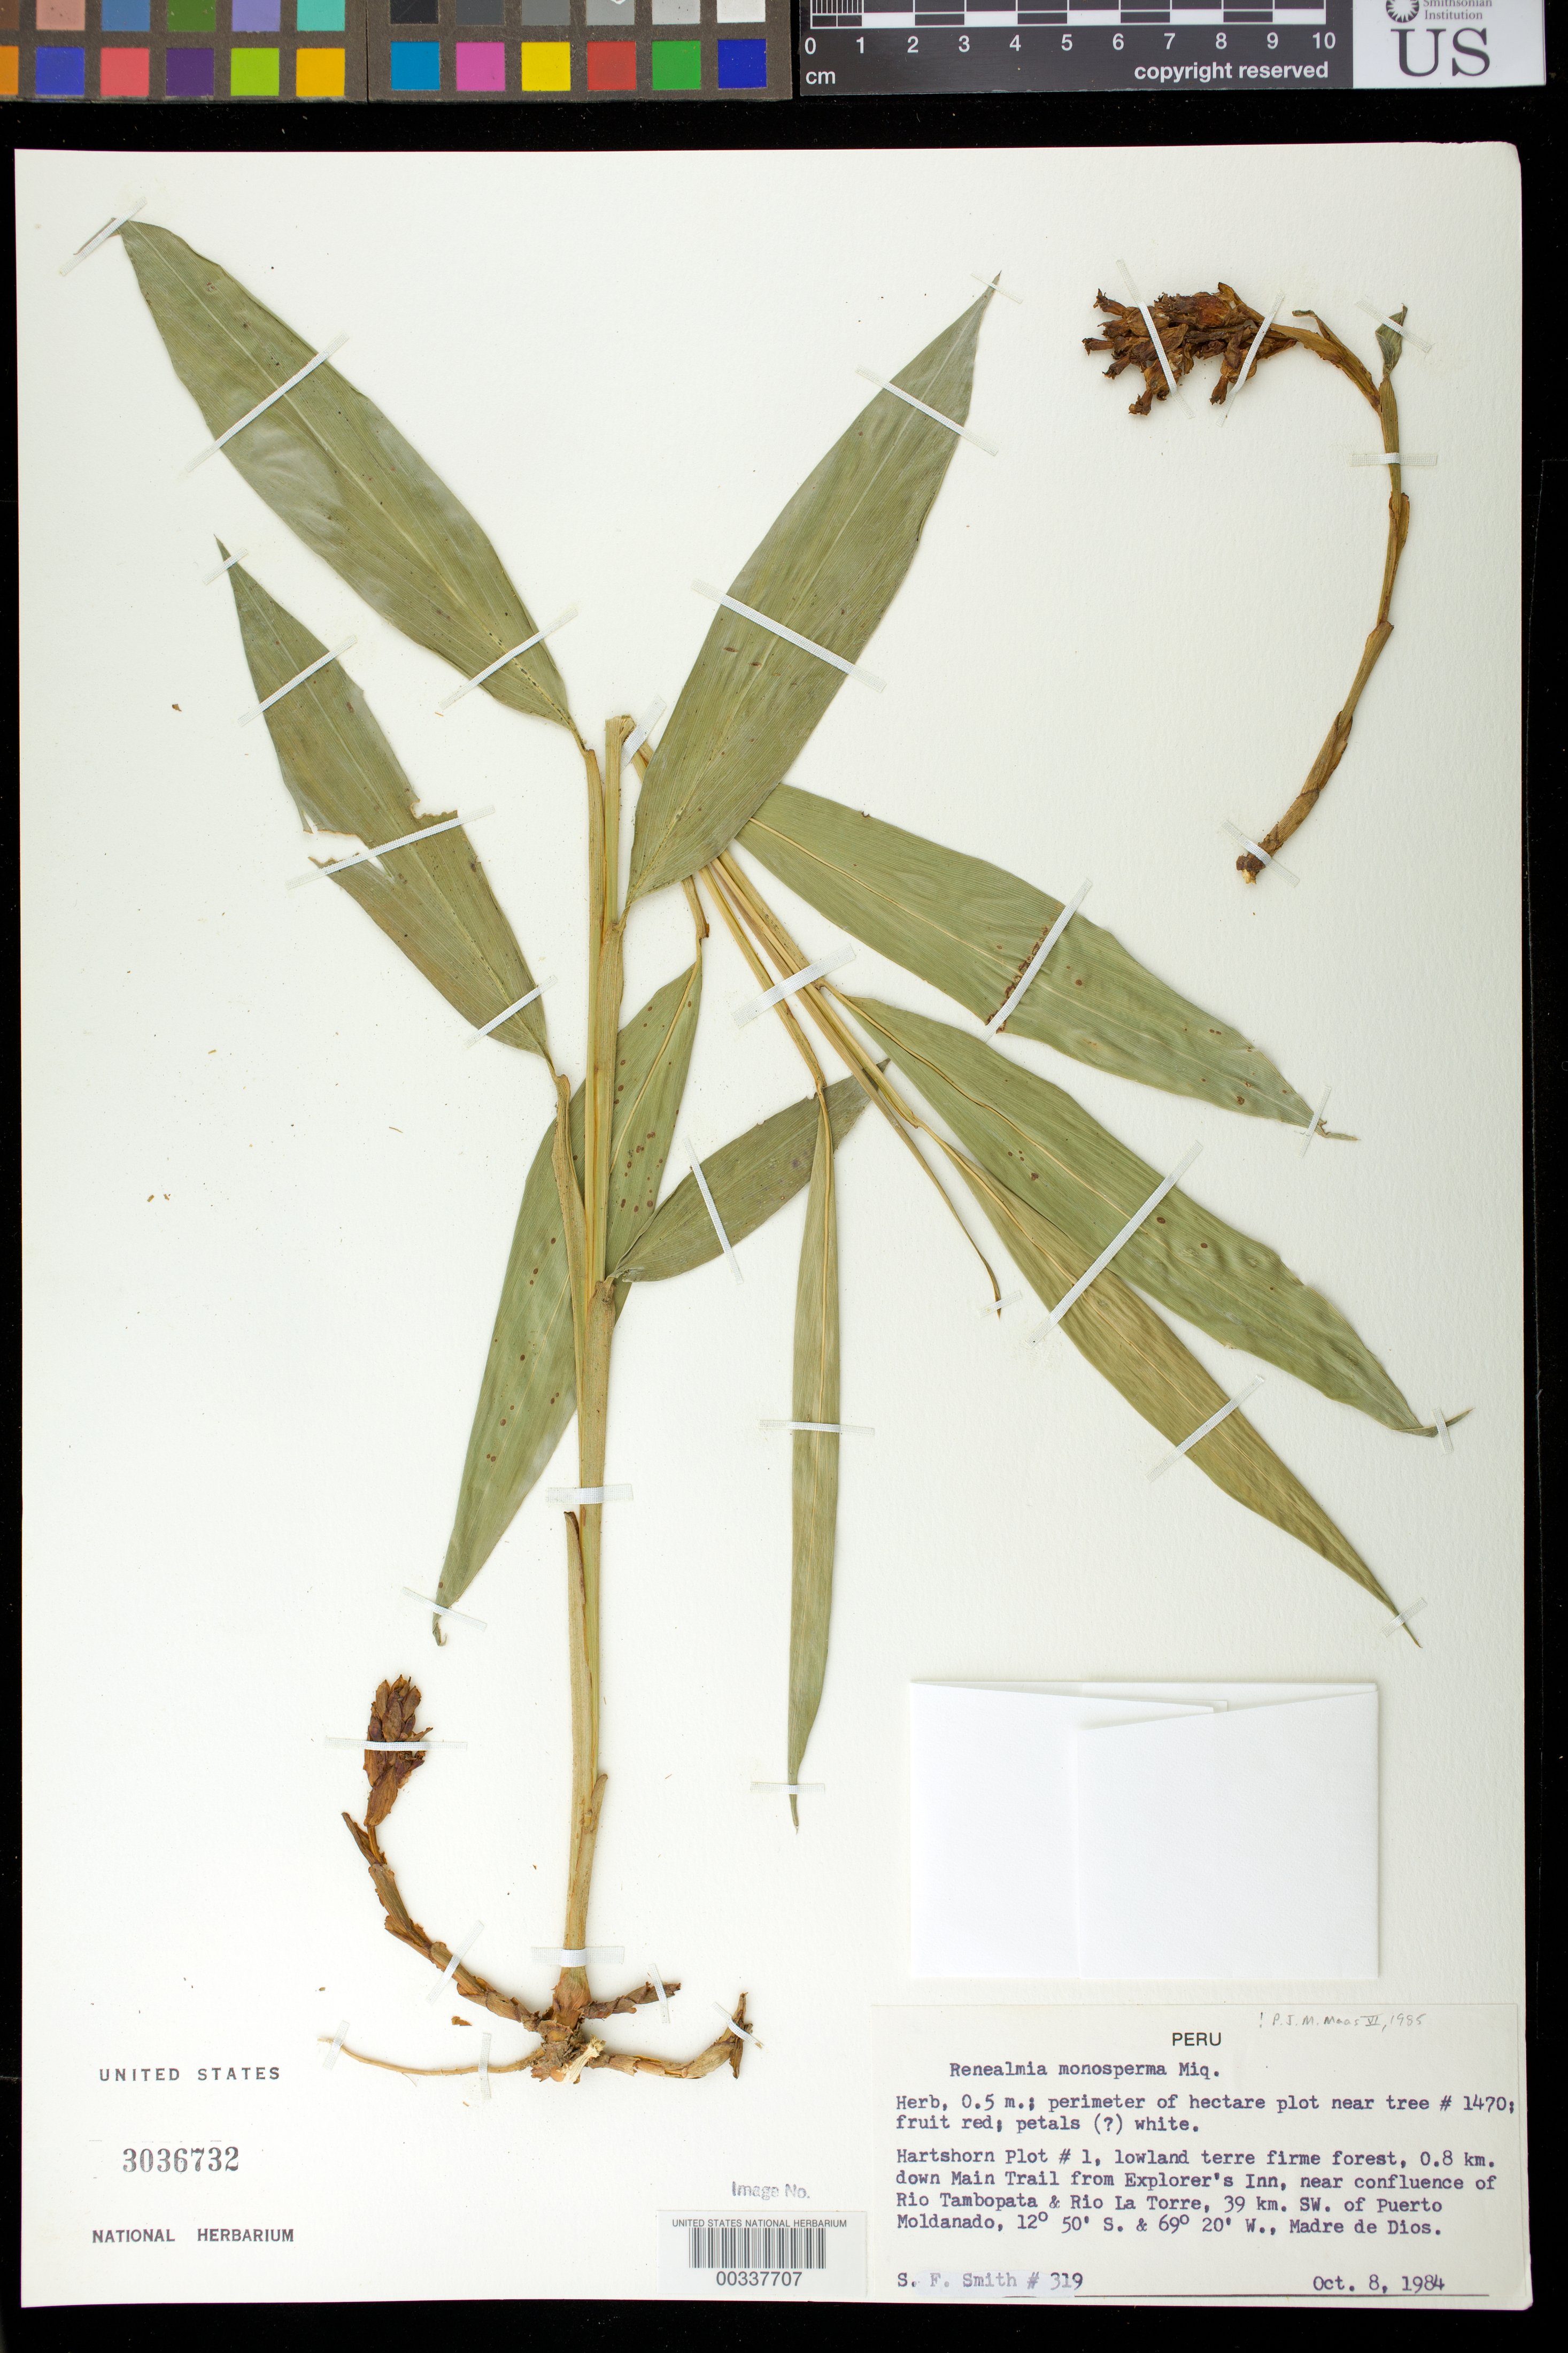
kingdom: Plantae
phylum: Tracheophyta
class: Liliopsida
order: Zingiberales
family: Zingiberaceae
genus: Renealmia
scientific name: Renealmia monosperma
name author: Miq.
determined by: Maas, Paul J. M.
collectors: S.F. Smith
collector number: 319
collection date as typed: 08 Oct 1984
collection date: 1984-10-08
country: Peru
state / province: Madre de Dios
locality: Hartshorn plot #1, 0.8 km down main trail from explorer's inn, near confluence of rio tambopata and rio la torre, 39 km sw of ..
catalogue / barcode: US 3036732